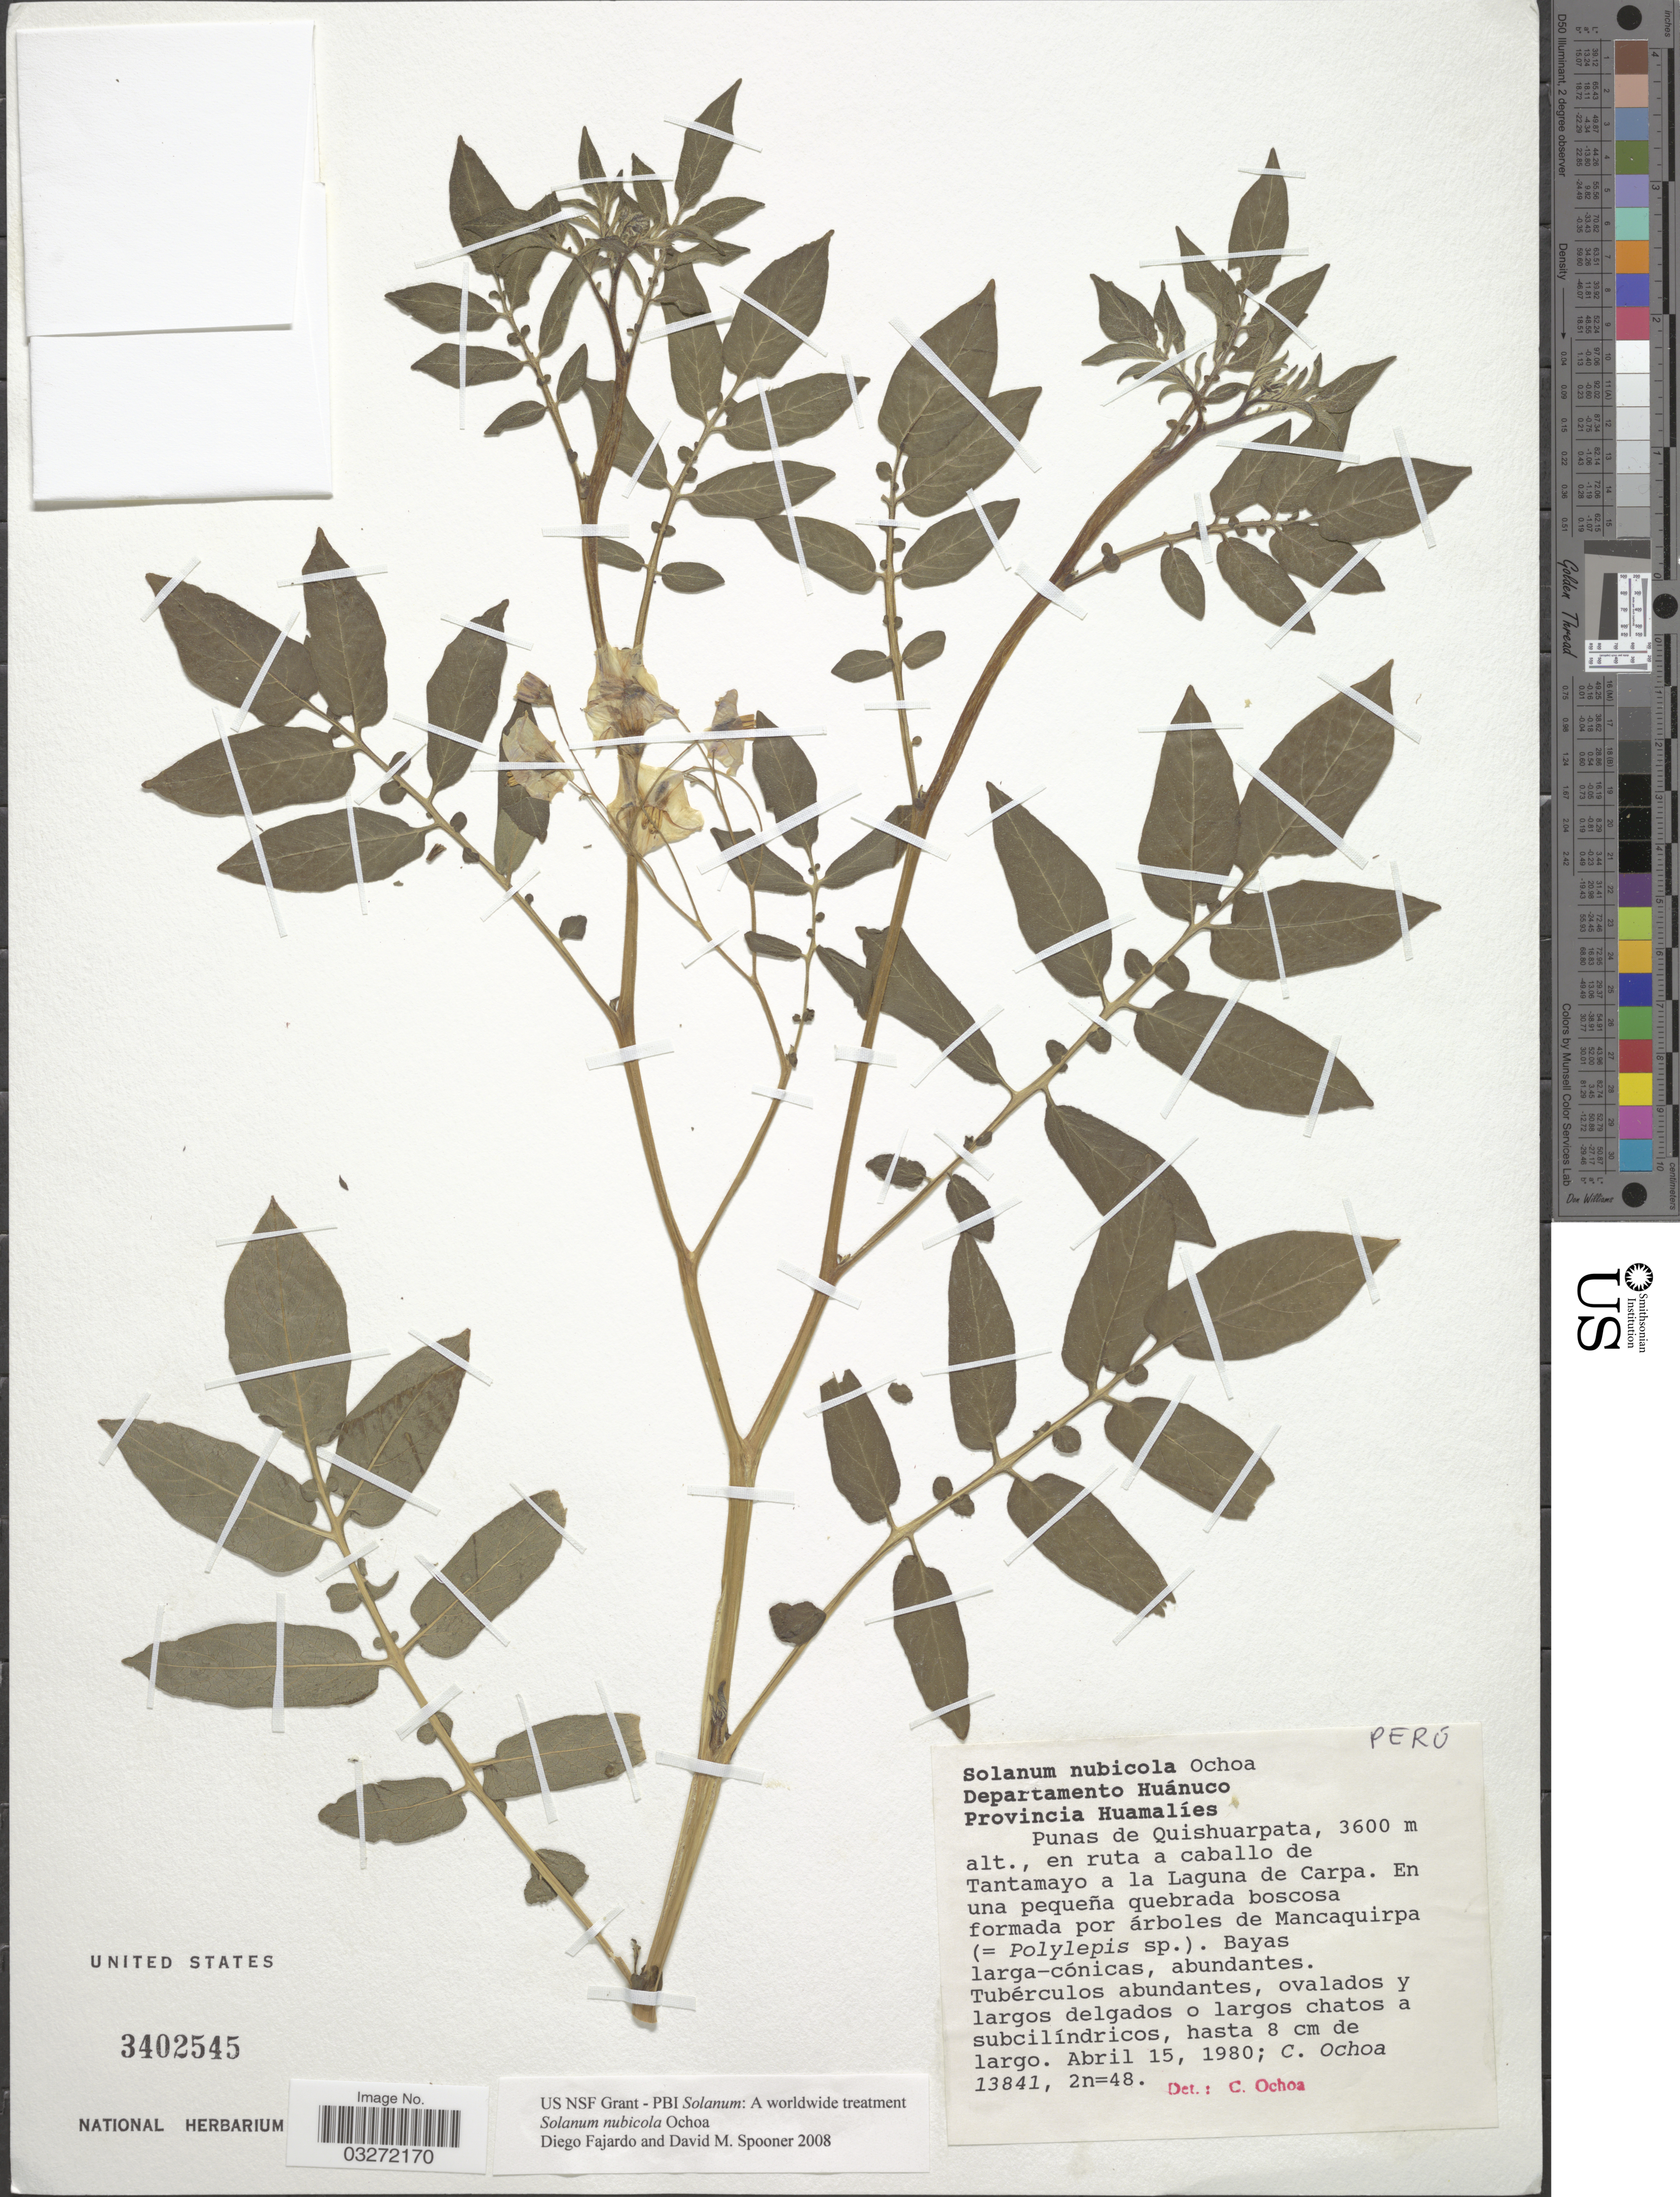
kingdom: Plantae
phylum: Tracheophyta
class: Magnoliopsida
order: Solanales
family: Solanaceae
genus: Solanum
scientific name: Solanum nubicola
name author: Ochoa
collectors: C. Ochoa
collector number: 13841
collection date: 1980-04-15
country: Peru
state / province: Huánuco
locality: Departamento Huánuco. Provincia Huamalíes. Punas de Quishuarpata, en ruta a caballo de Tantamayo a la Laguna de Carpa.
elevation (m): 3600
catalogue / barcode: US 3402545